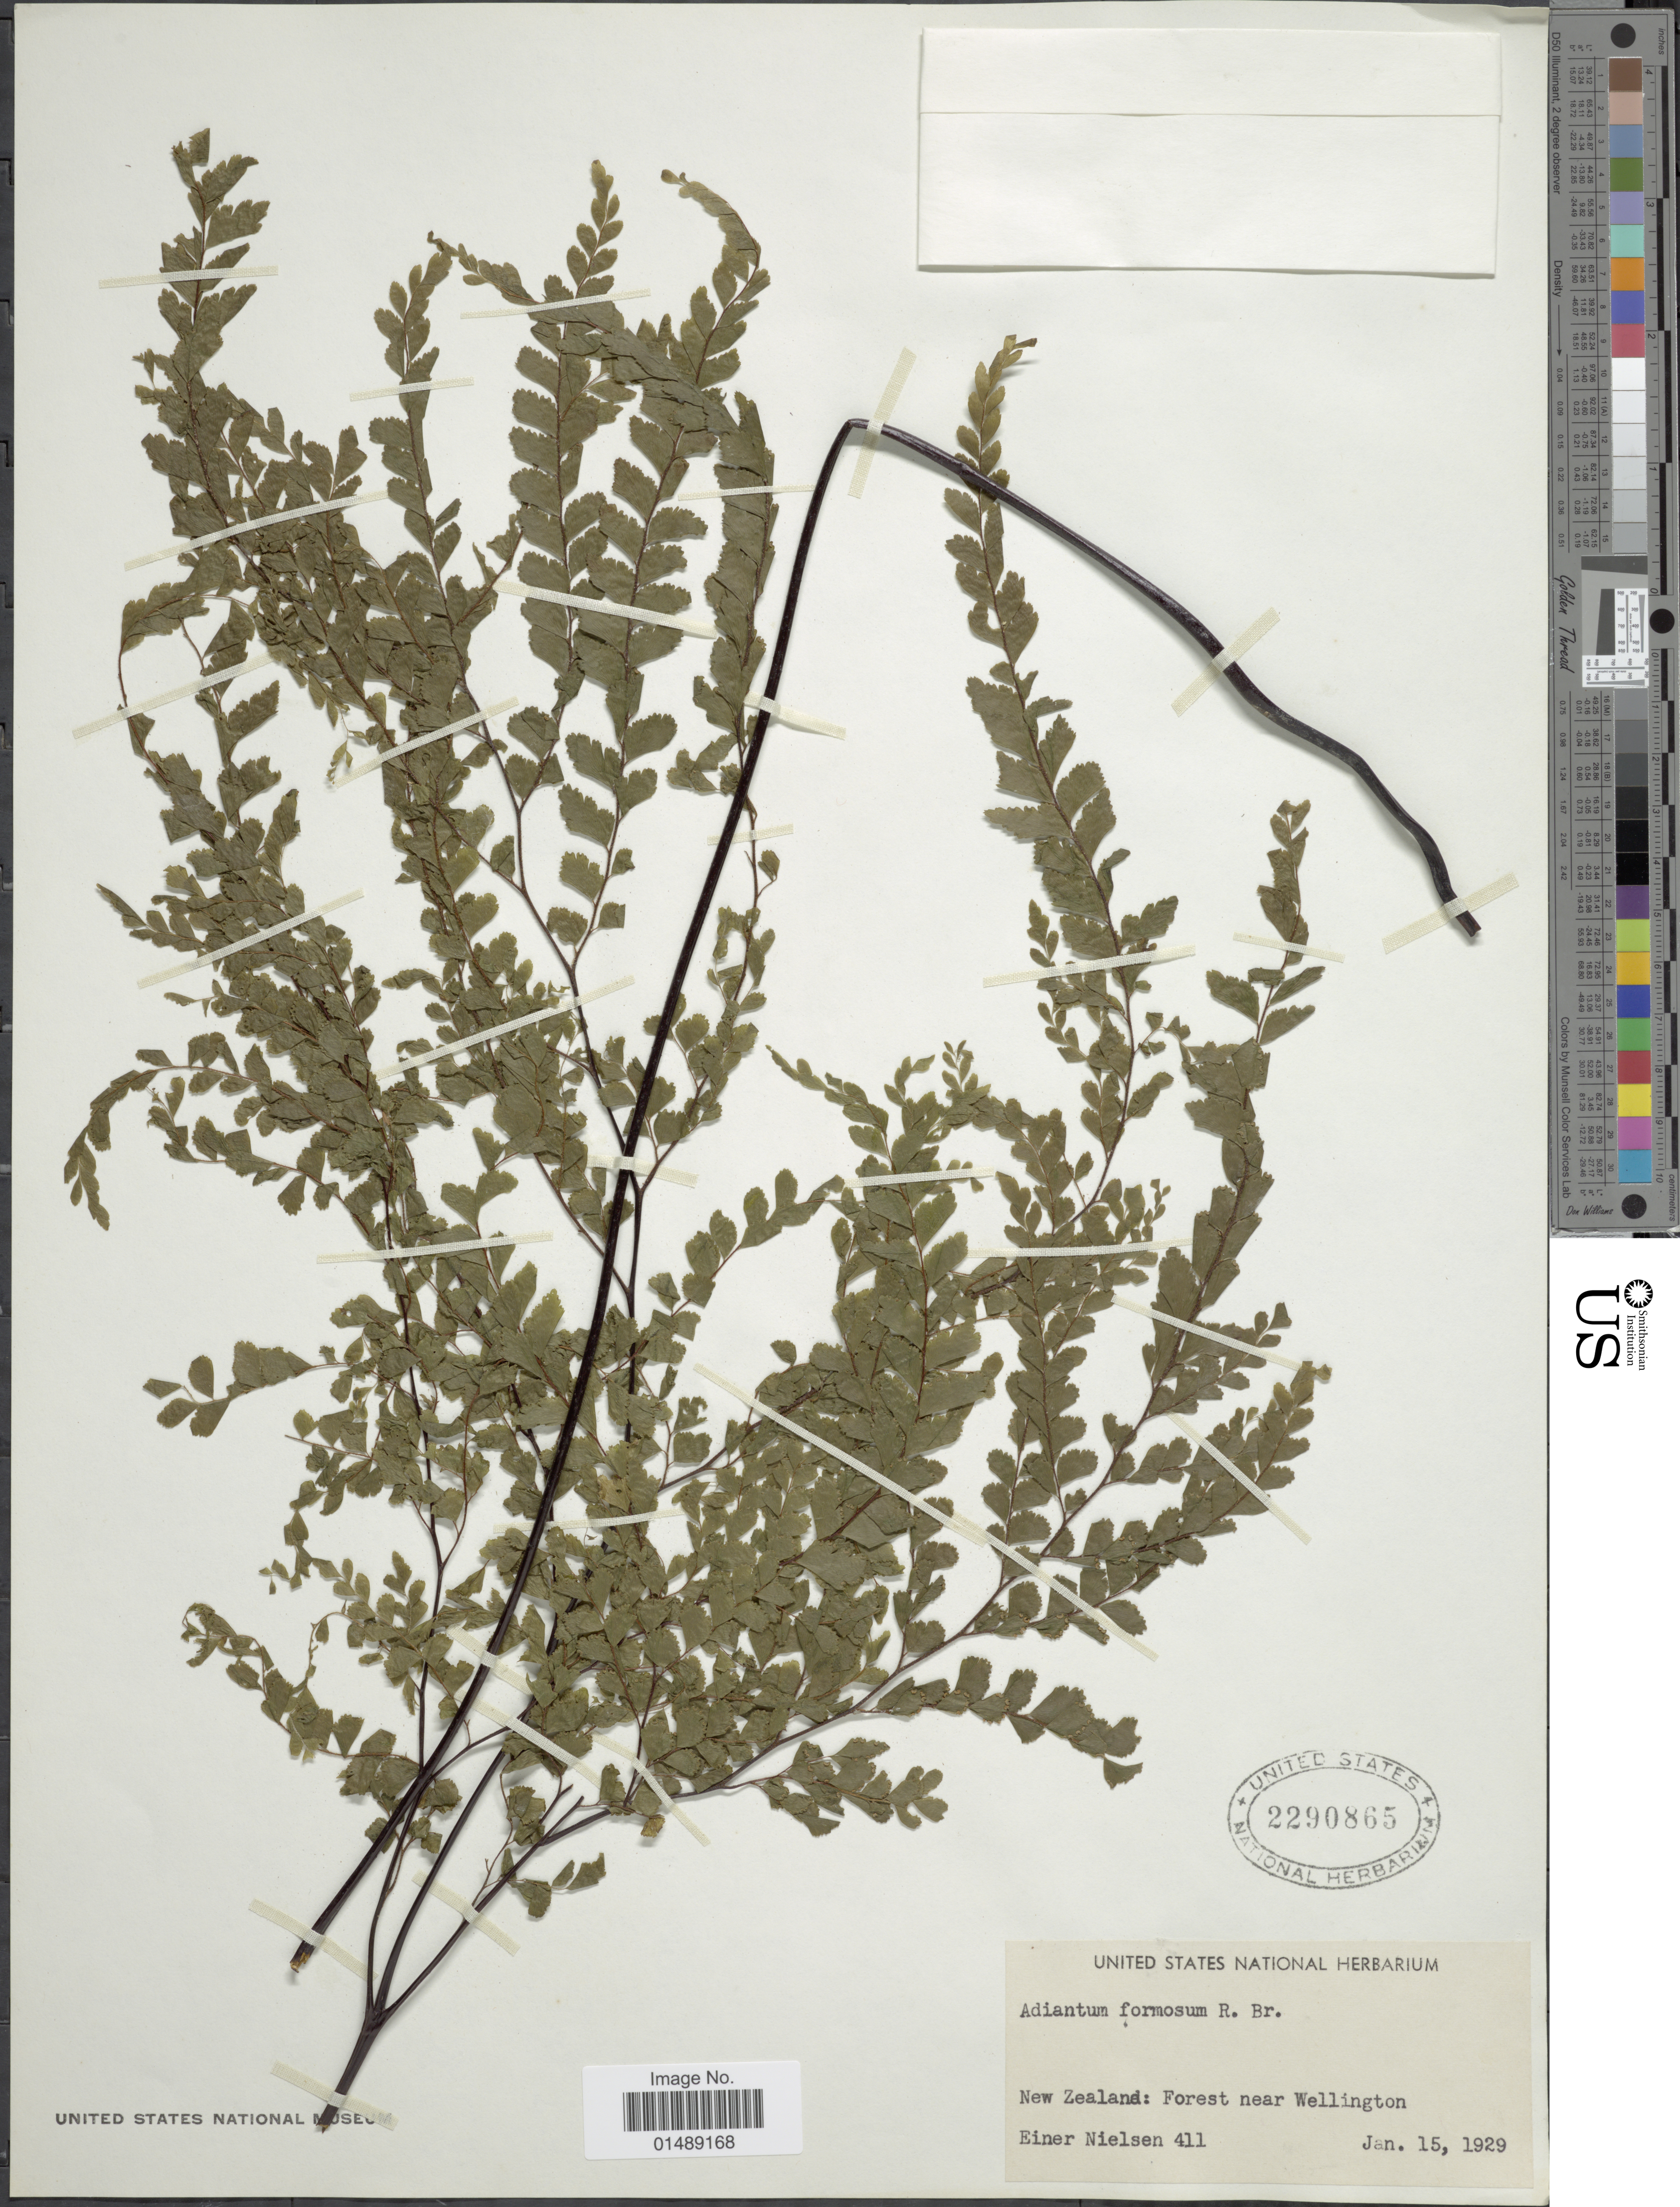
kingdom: Plantae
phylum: Tracheophyta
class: Polypodiopsida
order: Polypodiales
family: Pteridaceae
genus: Adiantum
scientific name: Adiantum formosum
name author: R. Br.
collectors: E. Nielsen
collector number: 411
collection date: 1929-01-15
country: New Zealand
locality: New Zealand, Forest near Wellington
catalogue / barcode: US 2290865